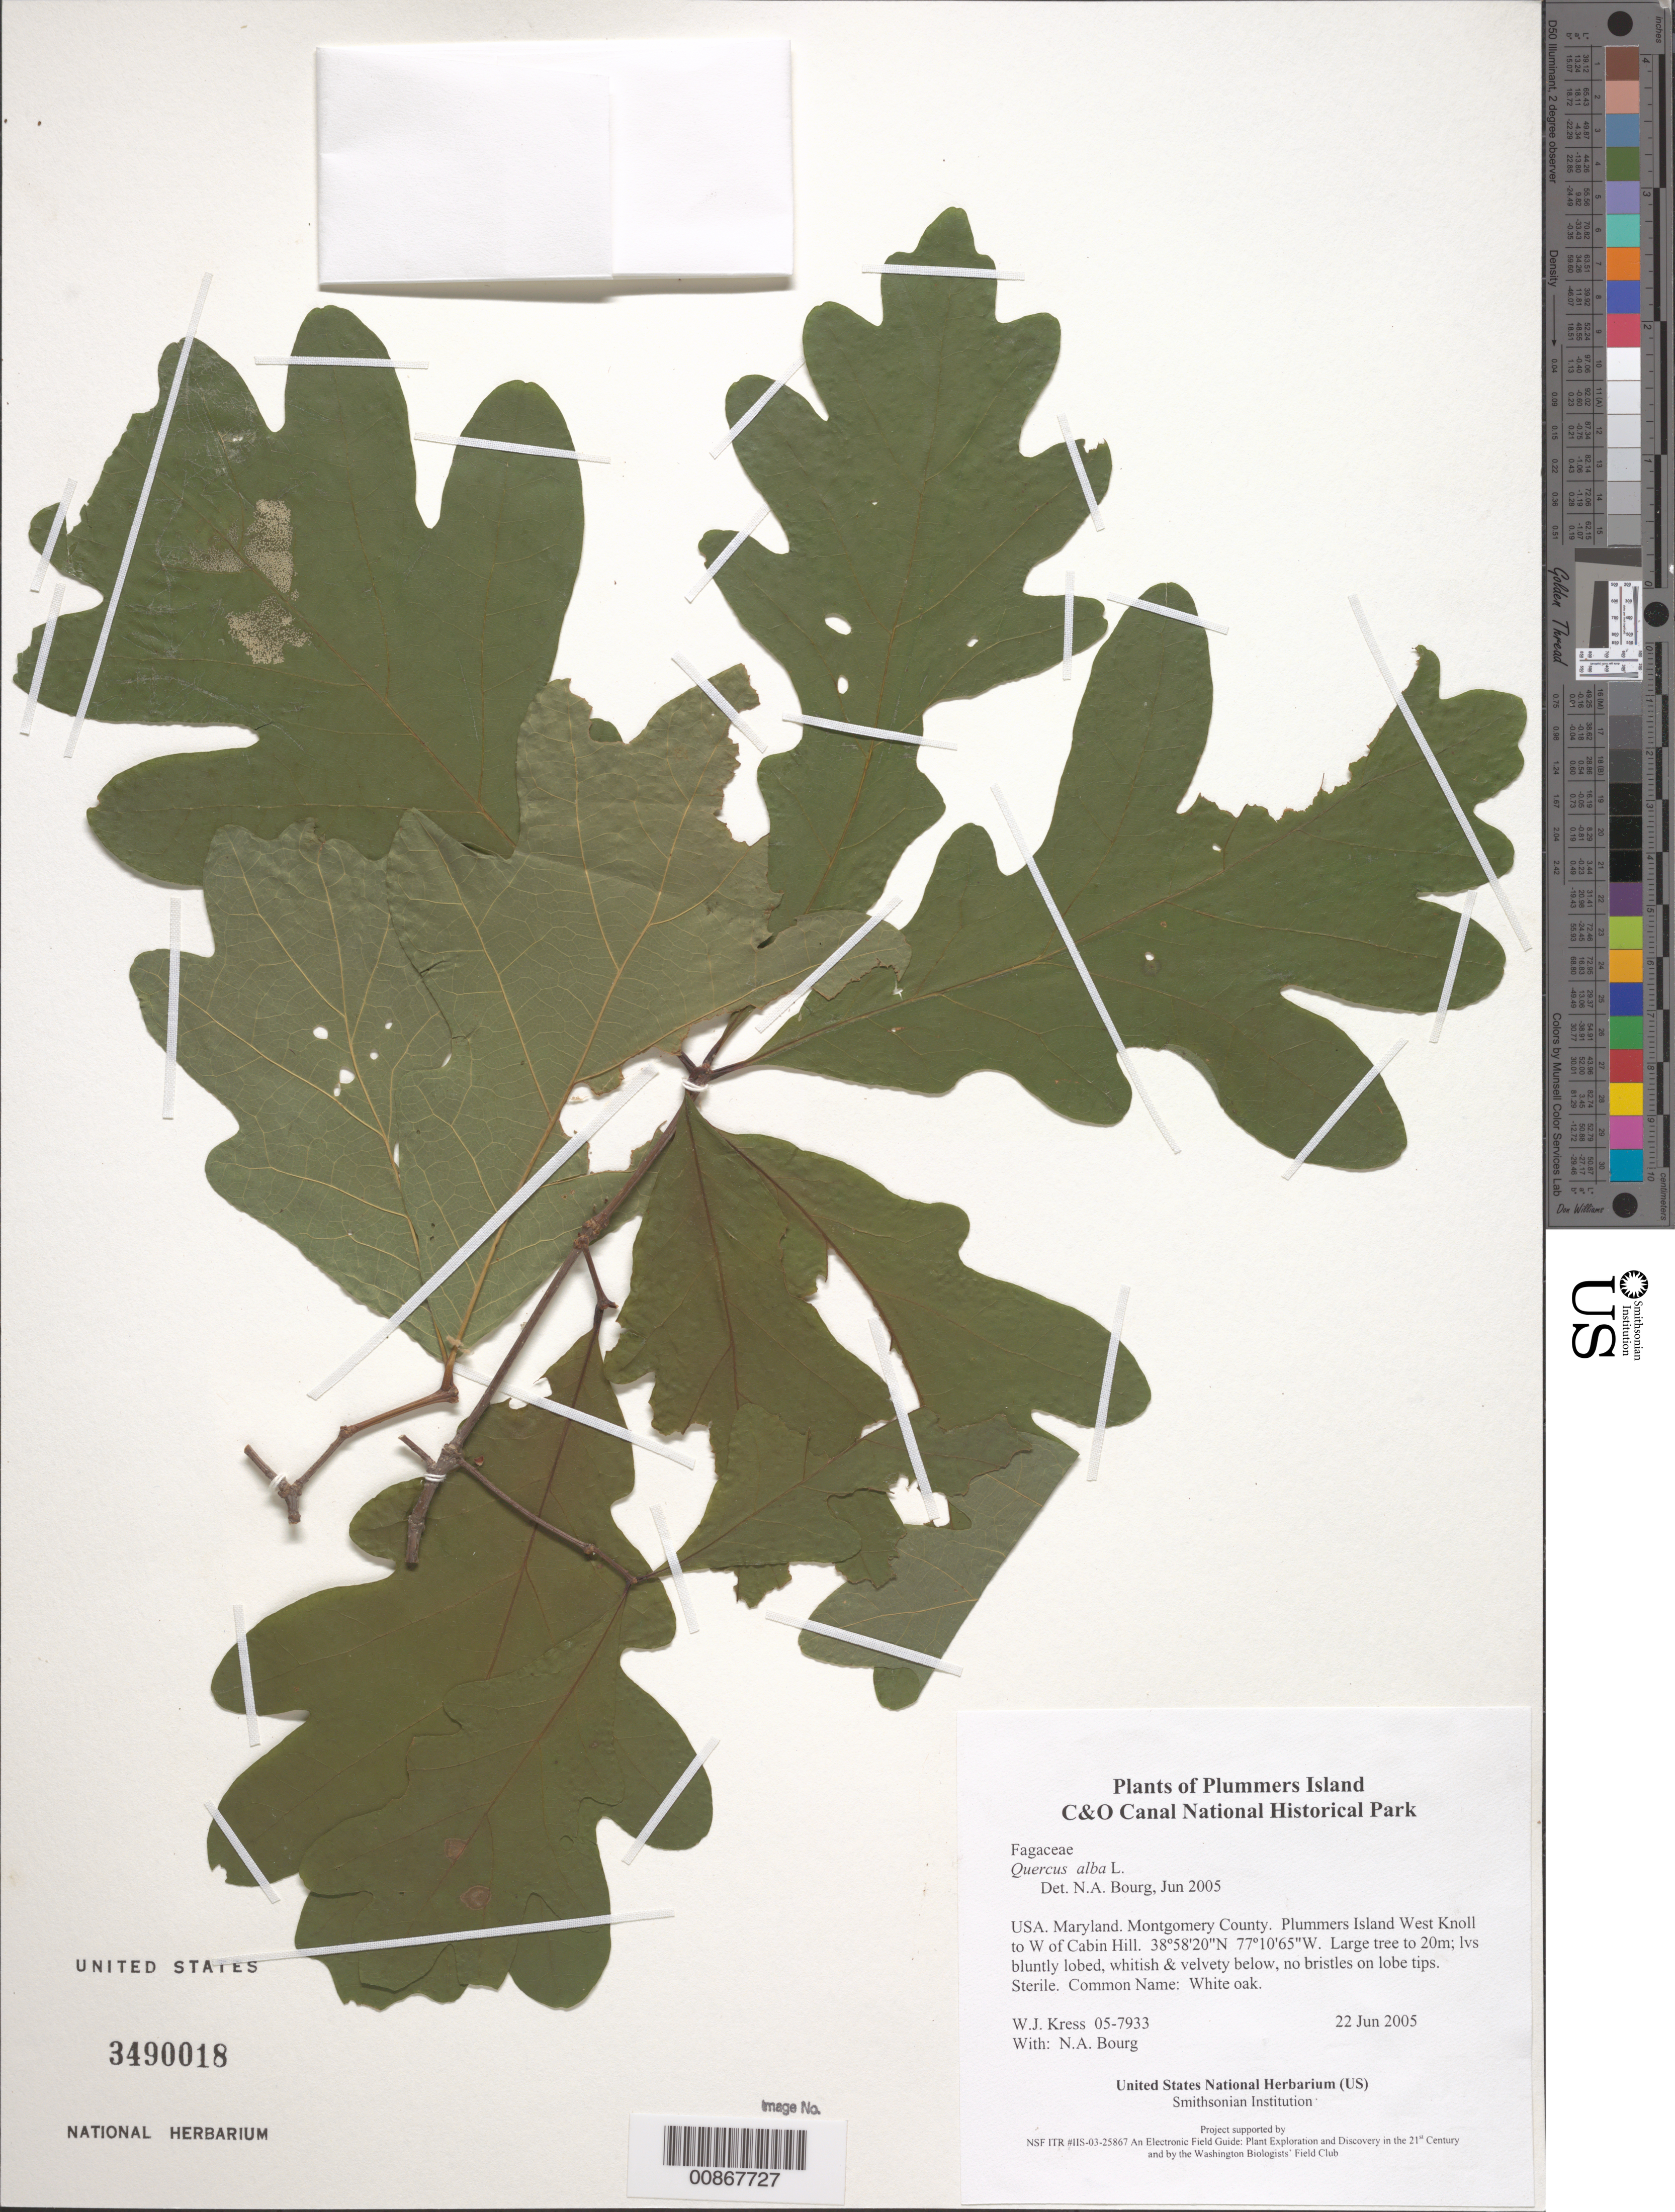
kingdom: Plantae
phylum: Tracheophyta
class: Magnoliopsida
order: Fagales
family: Fagaceae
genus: Quercus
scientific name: Quercus alba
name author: L.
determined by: Bourg, N. A.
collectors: W. J. Kress & N. A. Bourg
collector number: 05-7933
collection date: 2005-06-22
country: United States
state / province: Maryland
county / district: Montgomery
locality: Chesapeake and Ohio Canal National Historical Park, Plummers Island West Knoll to W of Cabin Hill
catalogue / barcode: US 3490018